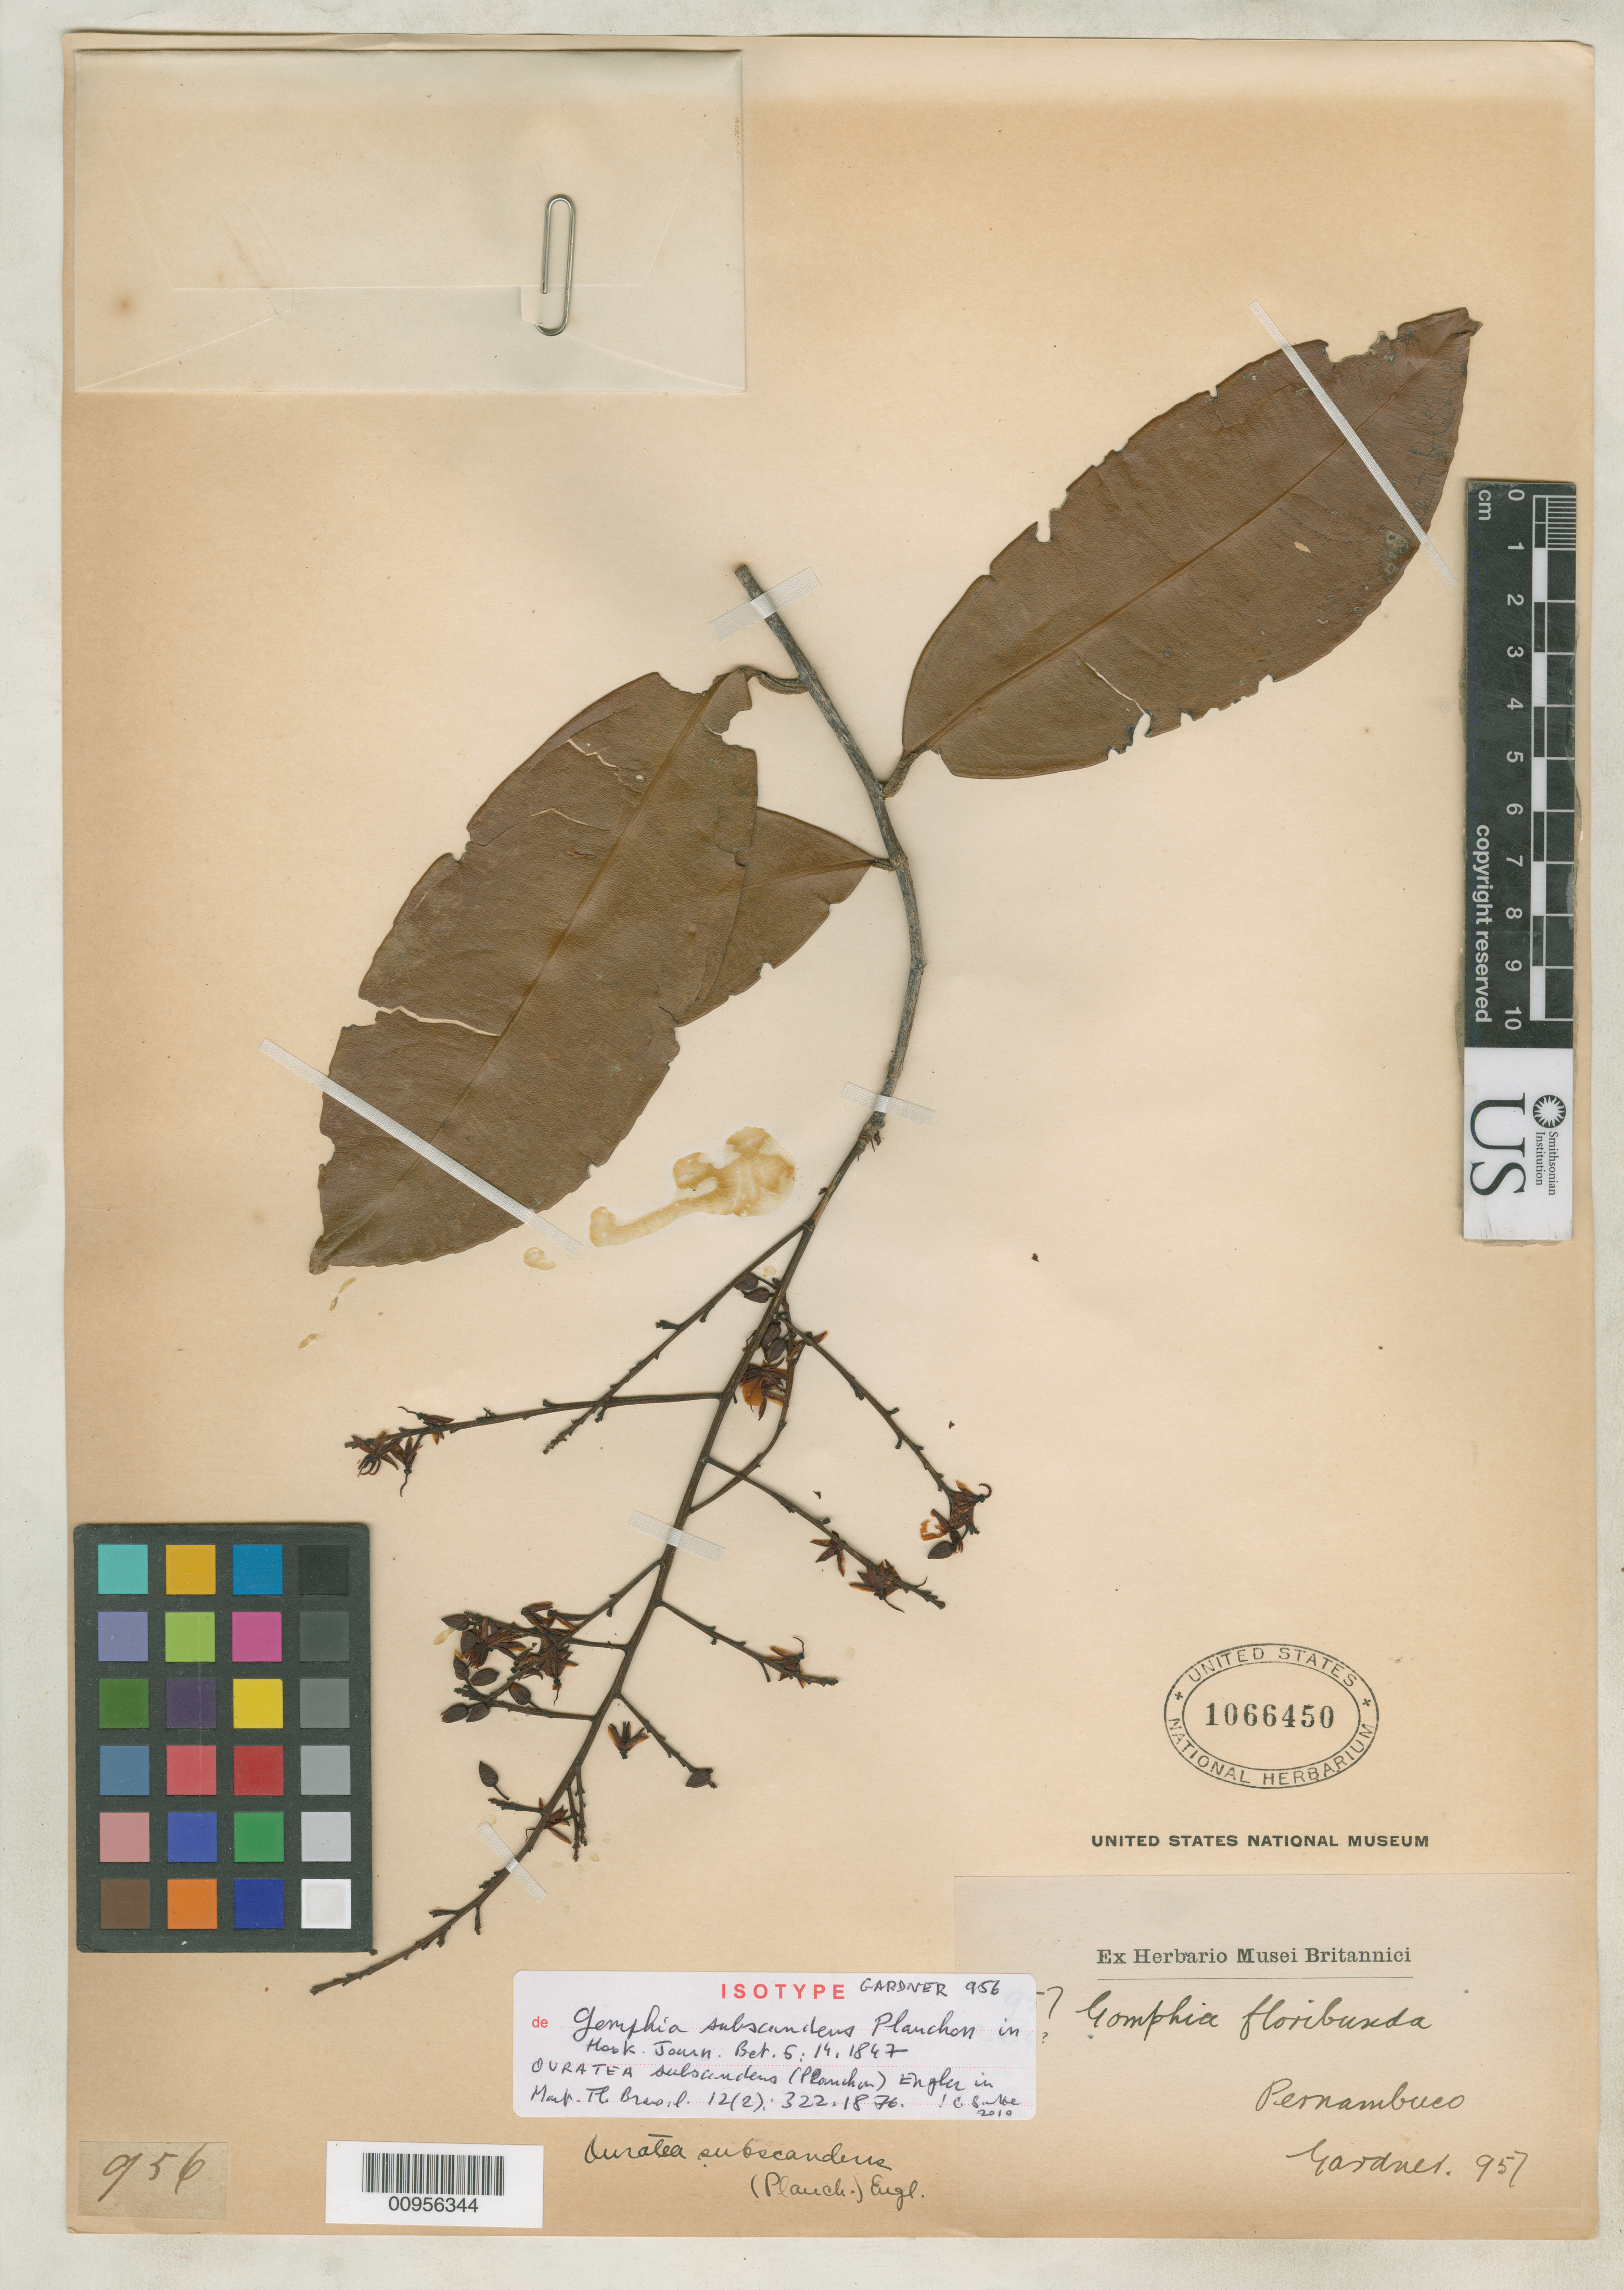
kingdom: Plantae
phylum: Tracheophyta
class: Magnoliopsida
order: Malpighiales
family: Ochnaceae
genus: Gomphia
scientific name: Gomphia subscandens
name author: Planch.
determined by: Sastre, C. H. L.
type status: Isotype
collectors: G. Gardner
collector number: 956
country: Brazil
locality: Pernambuco.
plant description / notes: Sheet ambiguously labeled with both "956" and "957" (protologue cites only 956, but Engler cites 956 & 957 in Fl. Bras).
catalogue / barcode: US 1066450